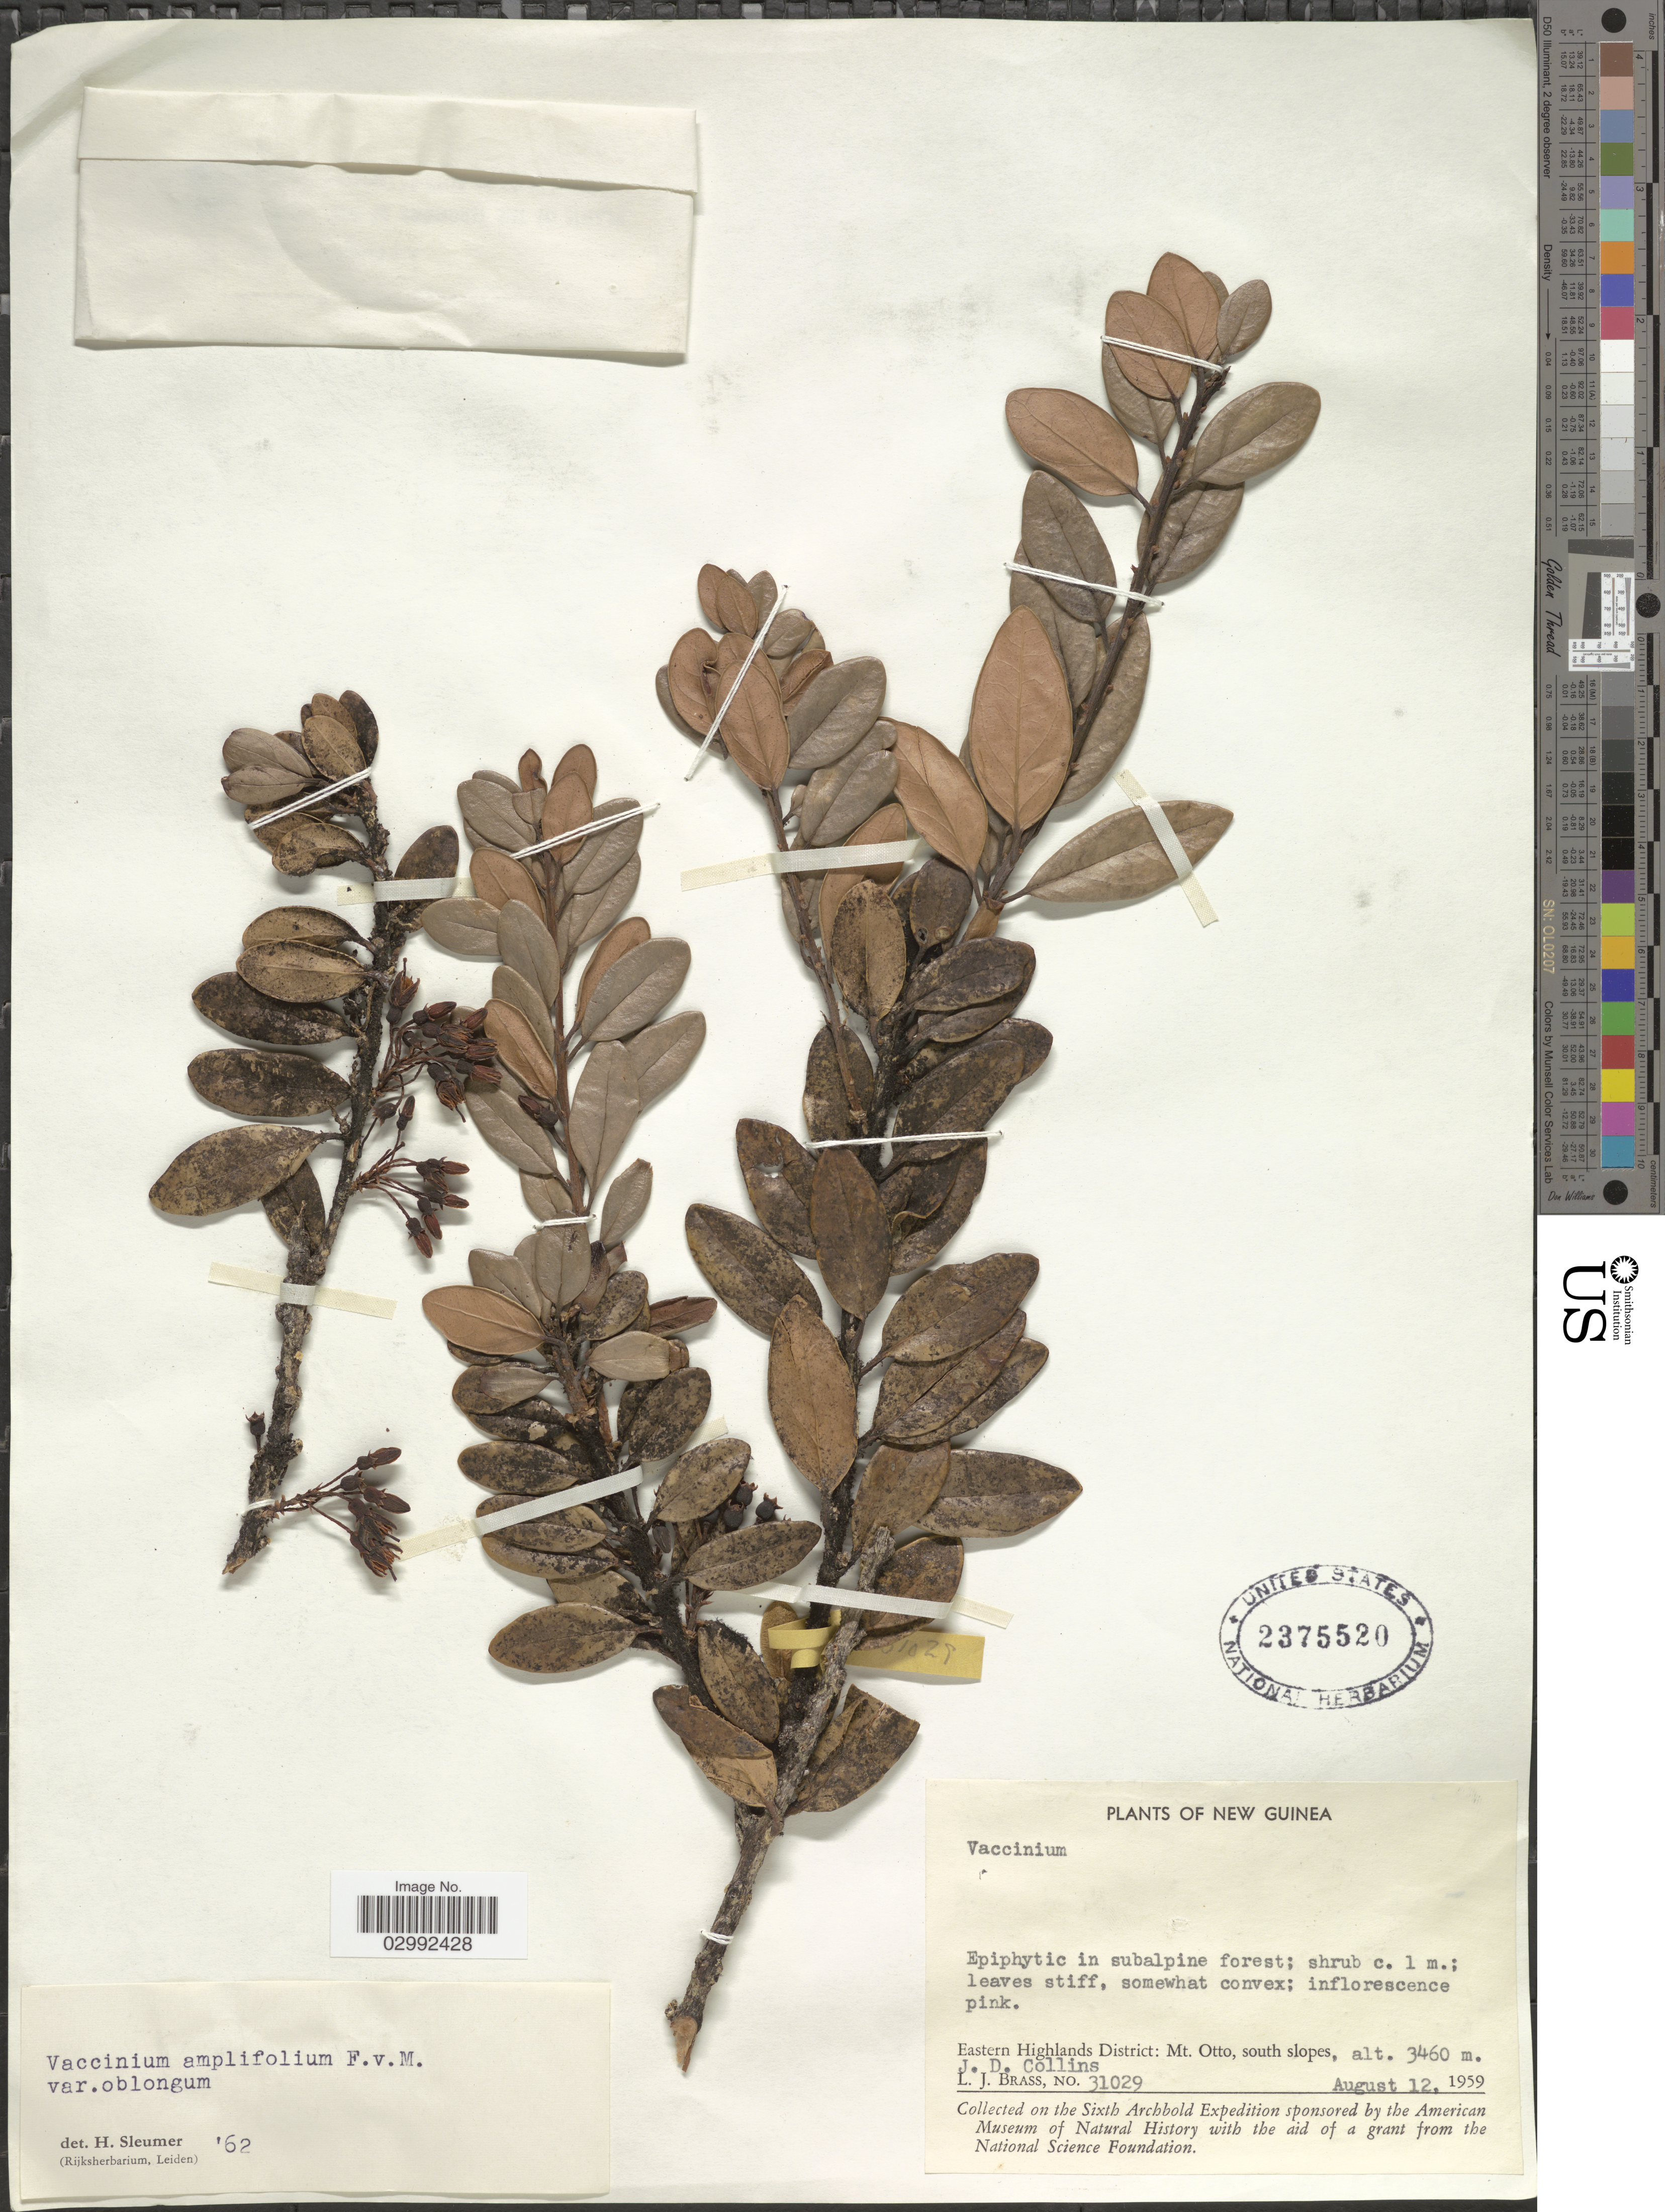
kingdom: Plantae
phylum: Tracheophyta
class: Magnoliopsida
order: Ericales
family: Ericaceae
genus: Vaccinium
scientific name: Vaccinium amplifolium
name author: F. Muell.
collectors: L. J. Brass & J. Collins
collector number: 31029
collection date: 1959-08-12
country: Papua New Guinea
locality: New Guinea, Eastern Highlands District: Mt. Otto, south slopes.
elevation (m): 3460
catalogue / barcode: US 2375520